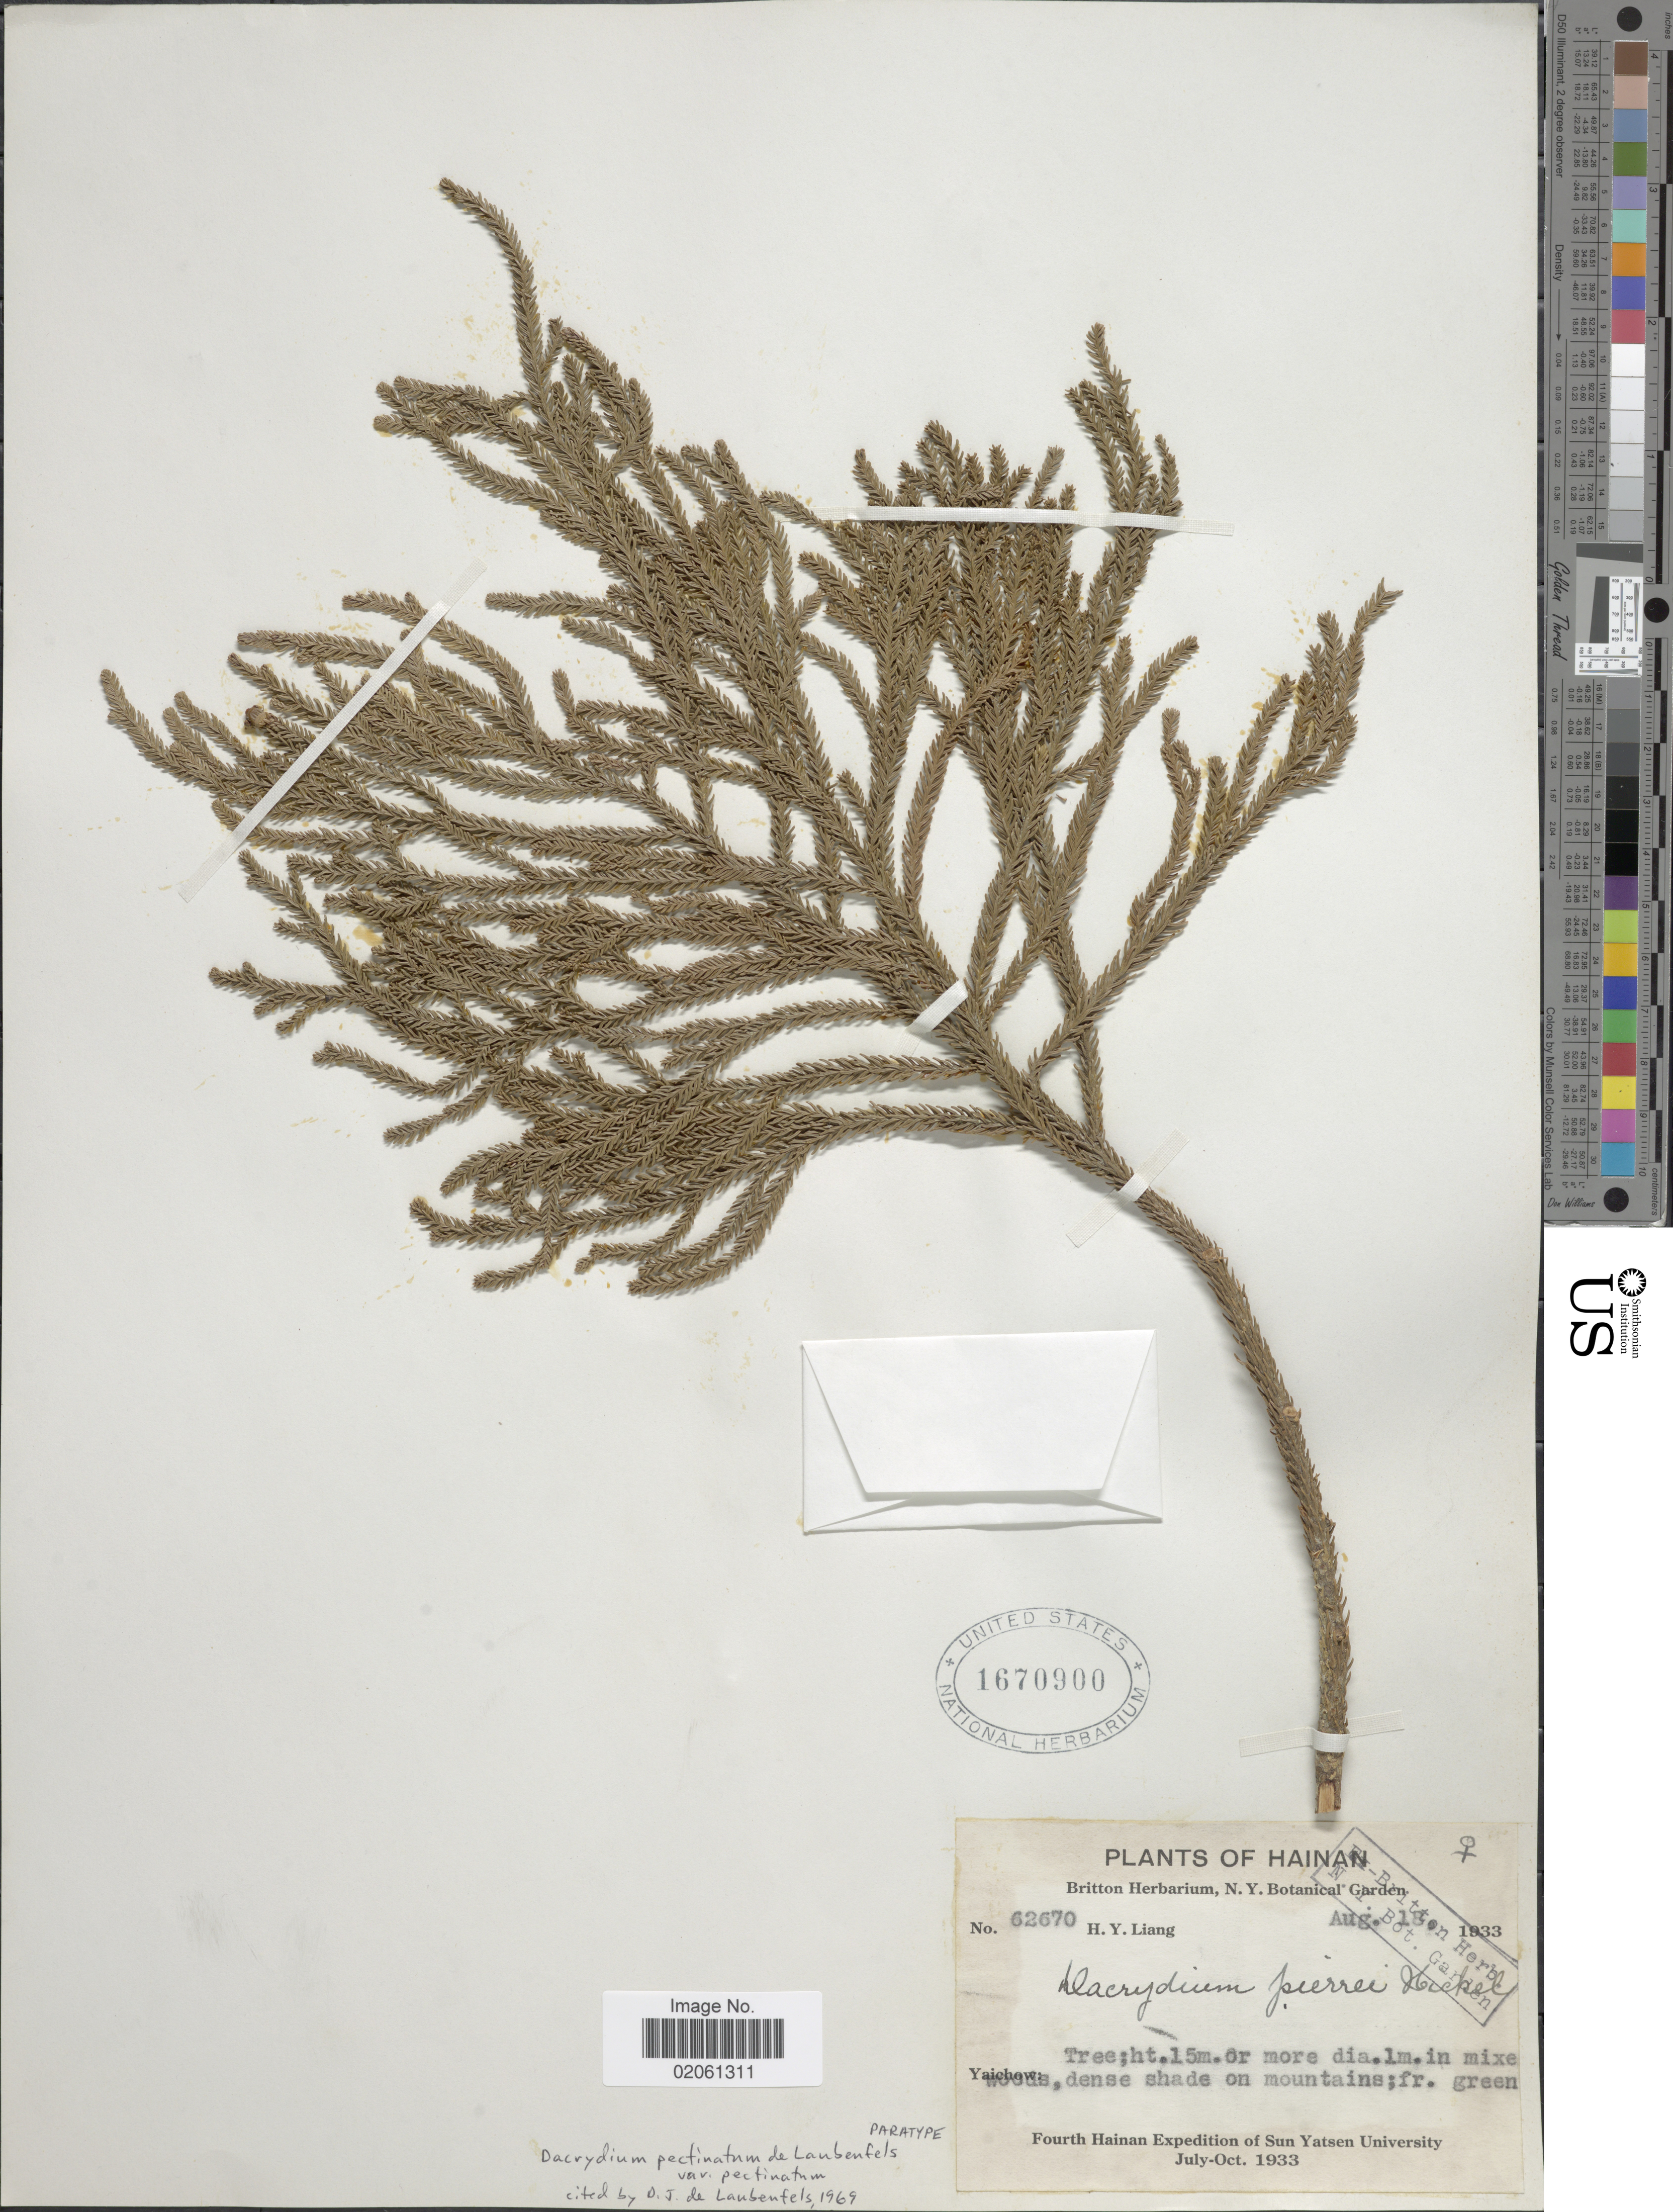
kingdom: Plantae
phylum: Tracheophyta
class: Pinopsida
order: Pinales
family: Podocarpaceae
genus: Dacrydium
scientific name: Dacrydium pectinatum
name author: de Laub.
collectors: H. Y. Liang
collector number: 62670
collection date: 1933-08-13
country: China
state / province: Hainan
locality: Yaichow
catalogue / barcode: US 1670900